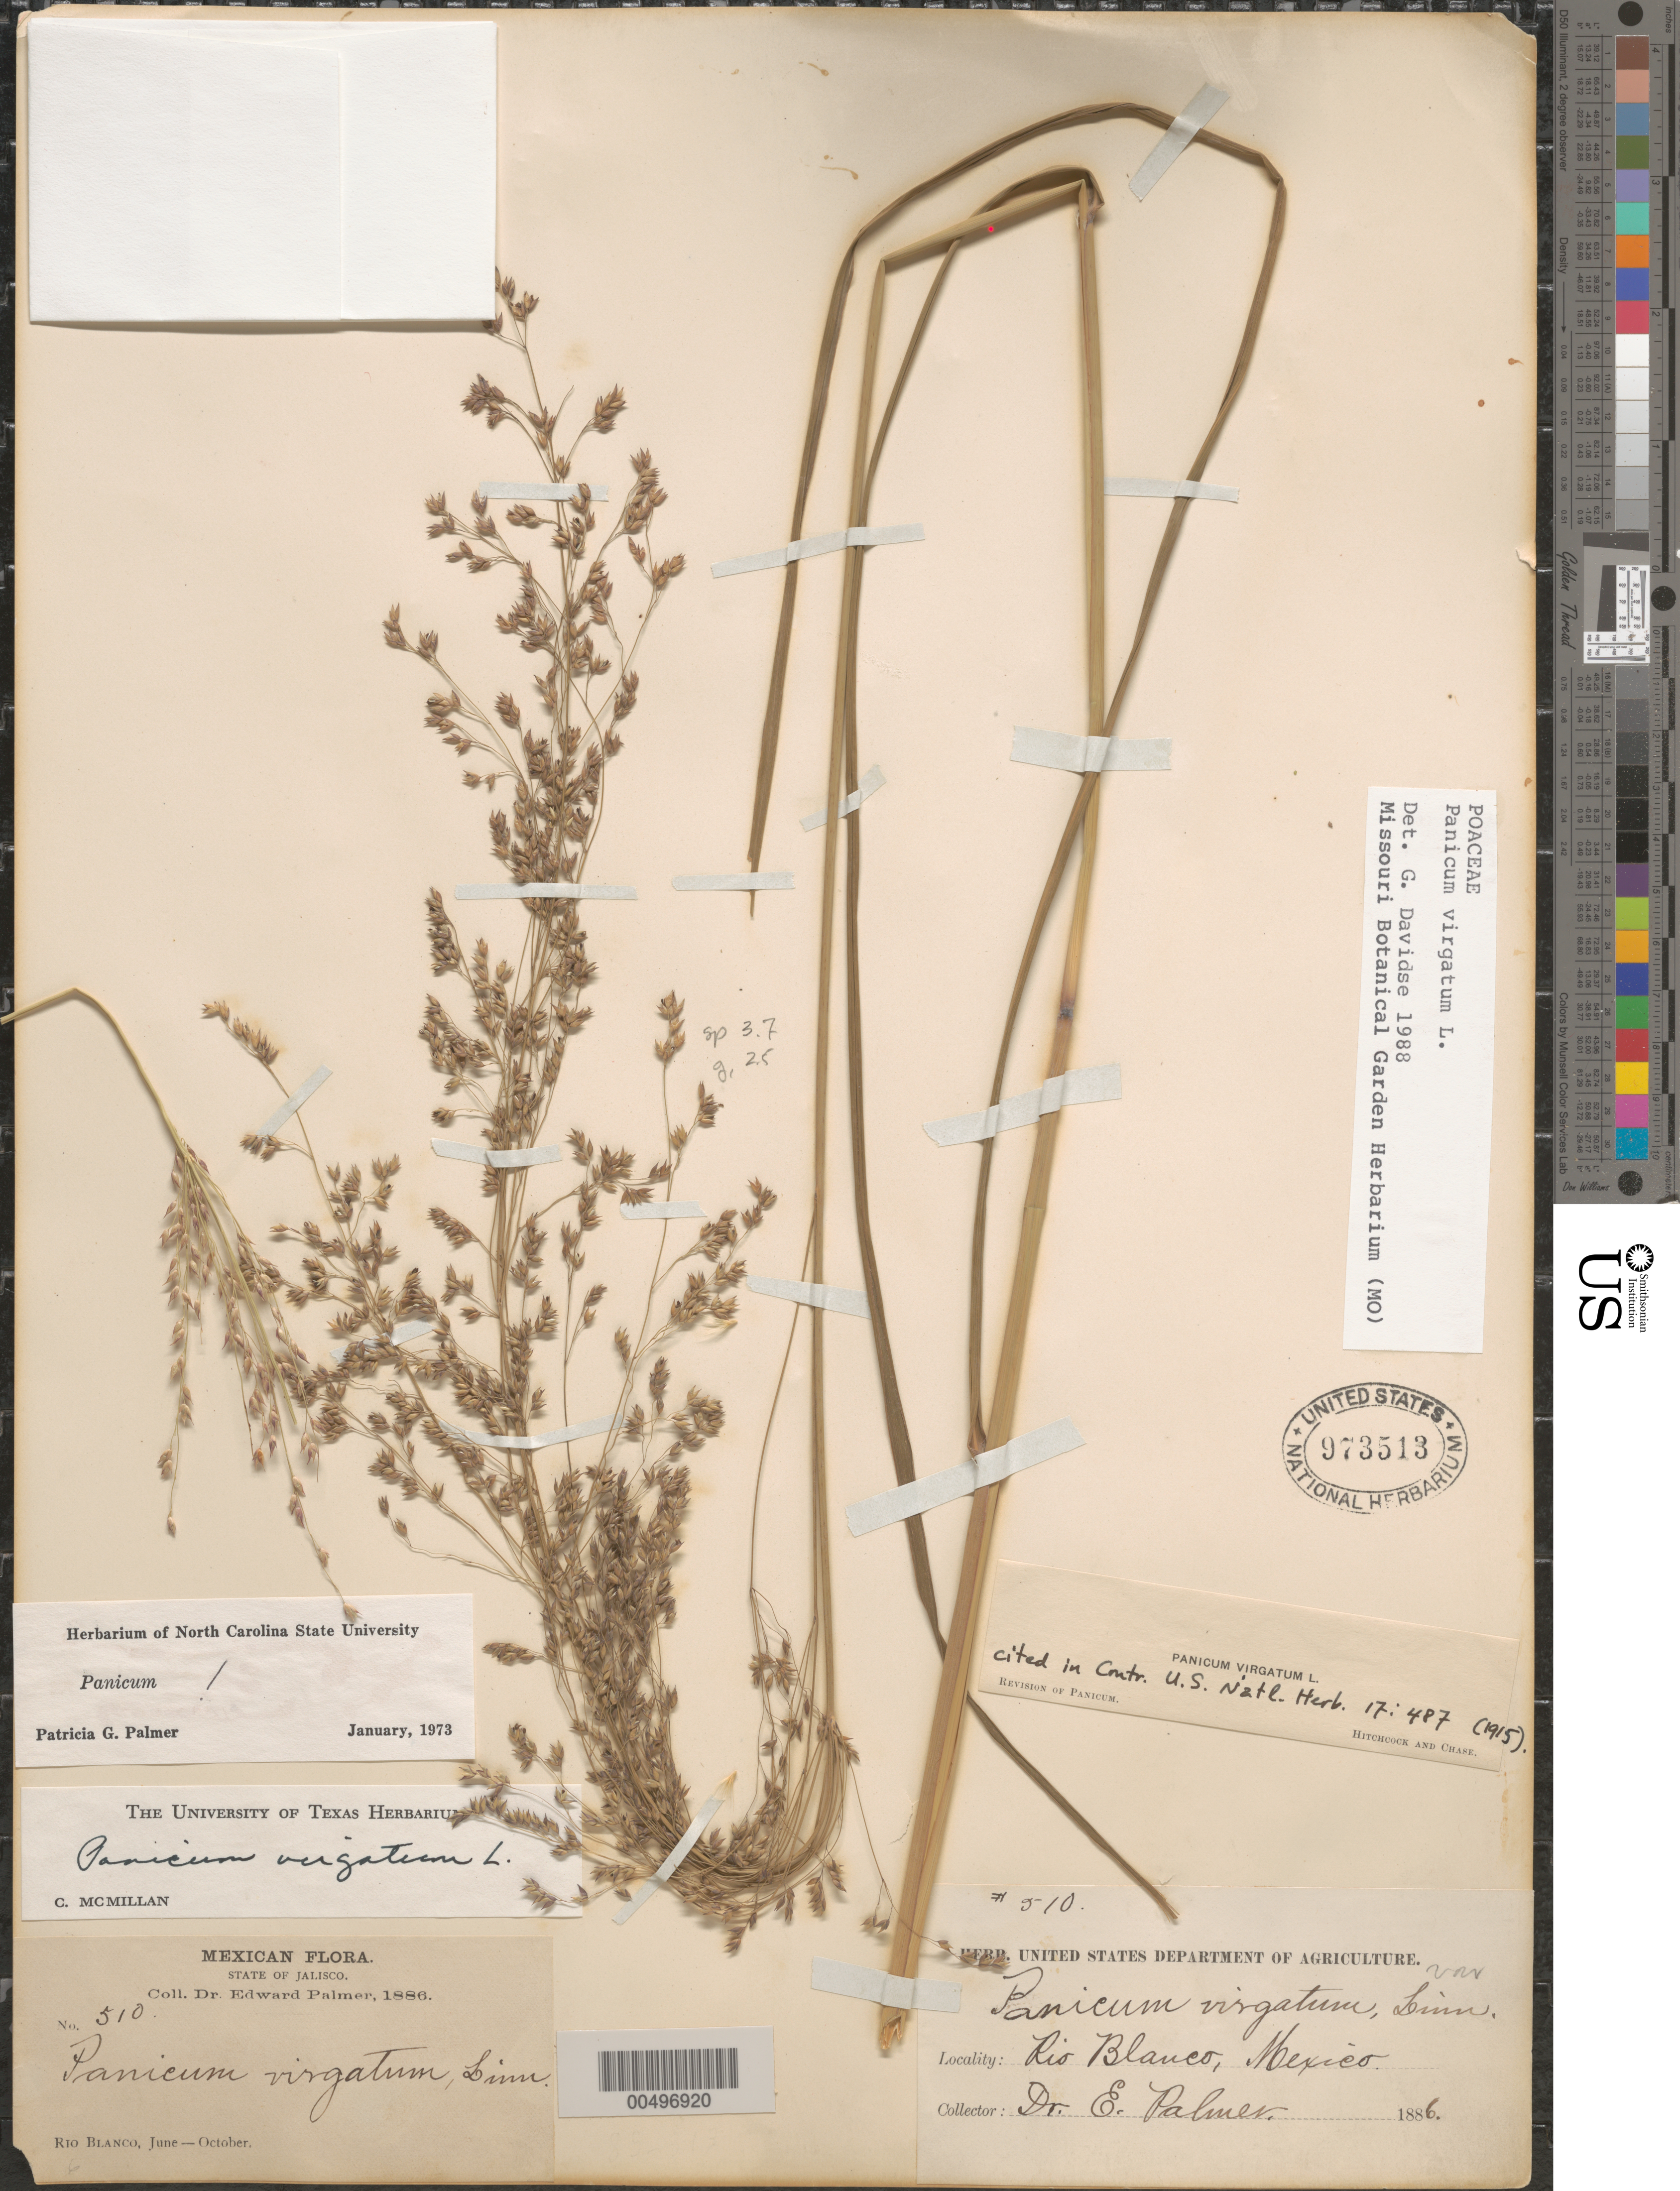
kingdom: Plantae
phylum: Tracheophyta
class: Liliopsida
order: Poales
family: Poaceae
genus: Panicum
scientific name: Panicum virgatum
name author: L.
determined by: Davidse, Gerrit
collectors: E. Palmer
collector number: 510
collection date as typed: Jun 1886 to Oct 1886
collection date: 1886-06/1886-10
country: Mexico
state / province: Jalisco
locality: Rio Blanco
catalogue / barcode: US 973513